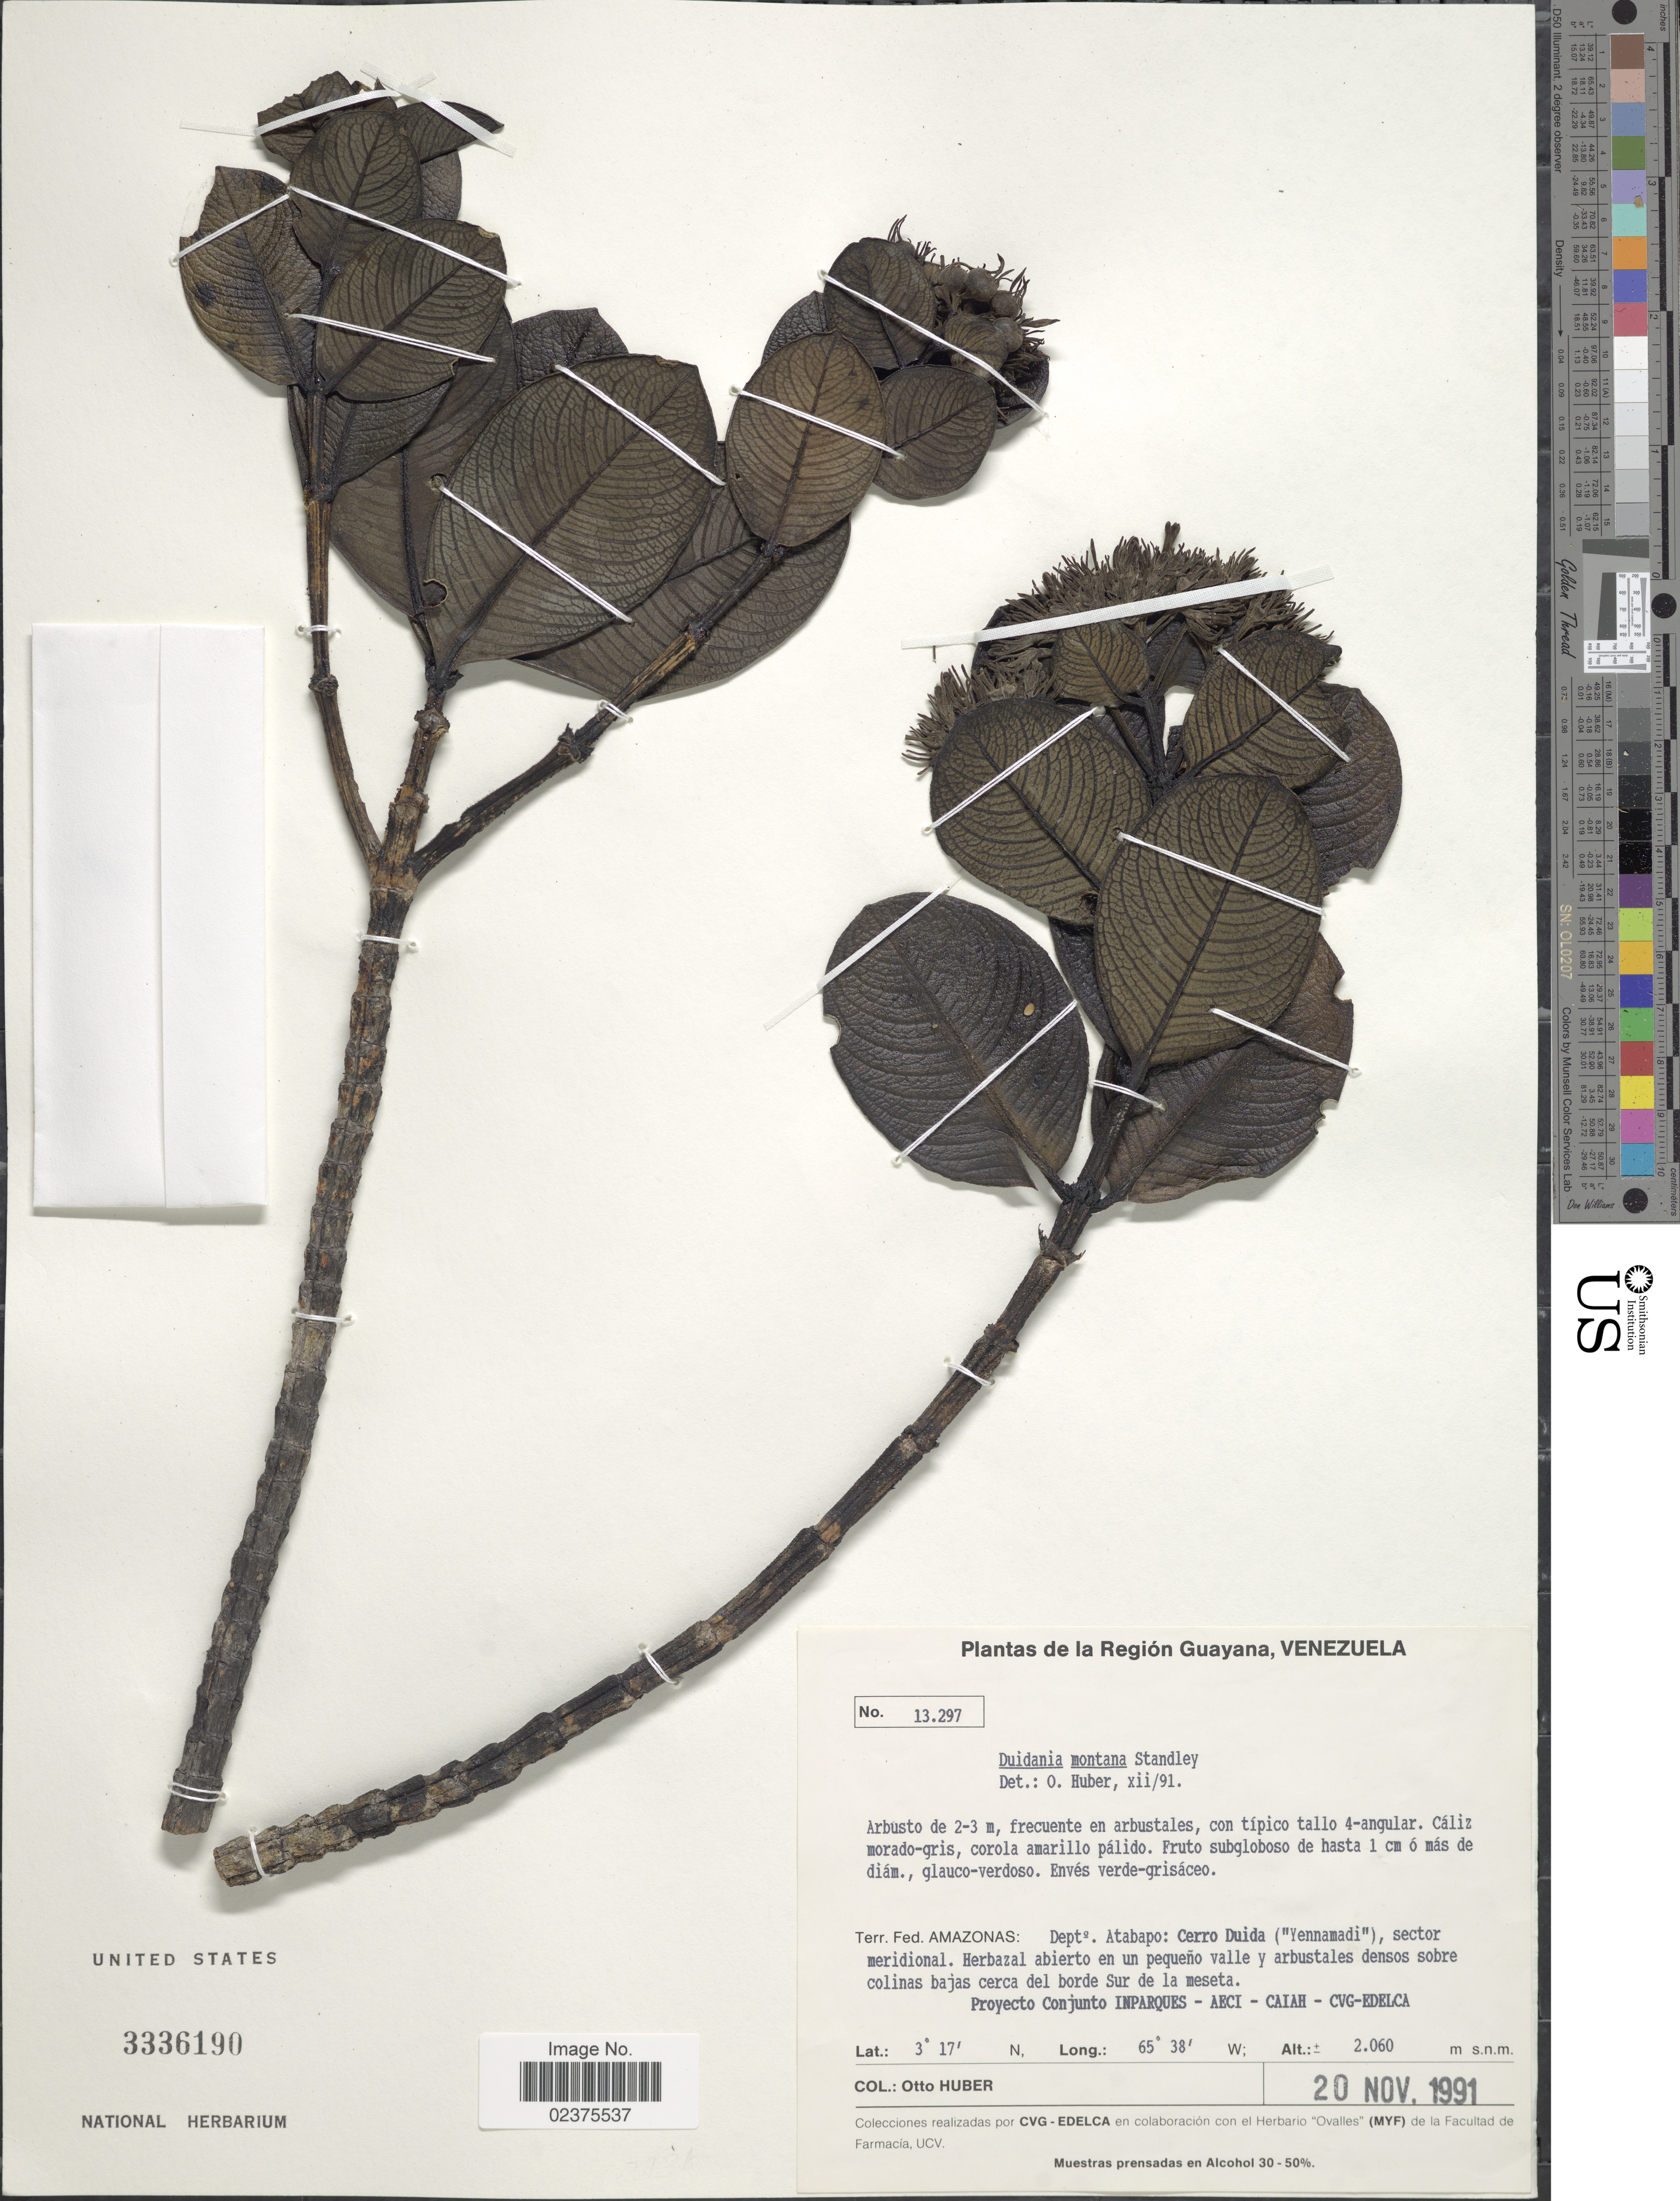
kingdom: Plantae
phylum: Tracheophyta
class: Magnoliopsida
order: Gentianales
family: Rubiaceae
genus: Duidania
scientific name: Duidania montana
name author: Standl.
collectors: O. Huber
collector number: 13297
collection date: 1991-11-20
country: Venezuela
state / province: Amazonas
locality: Terr. Fed. Amazonas: Dept. Atabapo, Cerro Duida (Yennamadi) sector meridional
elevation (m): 2060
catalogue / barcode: US 3336190